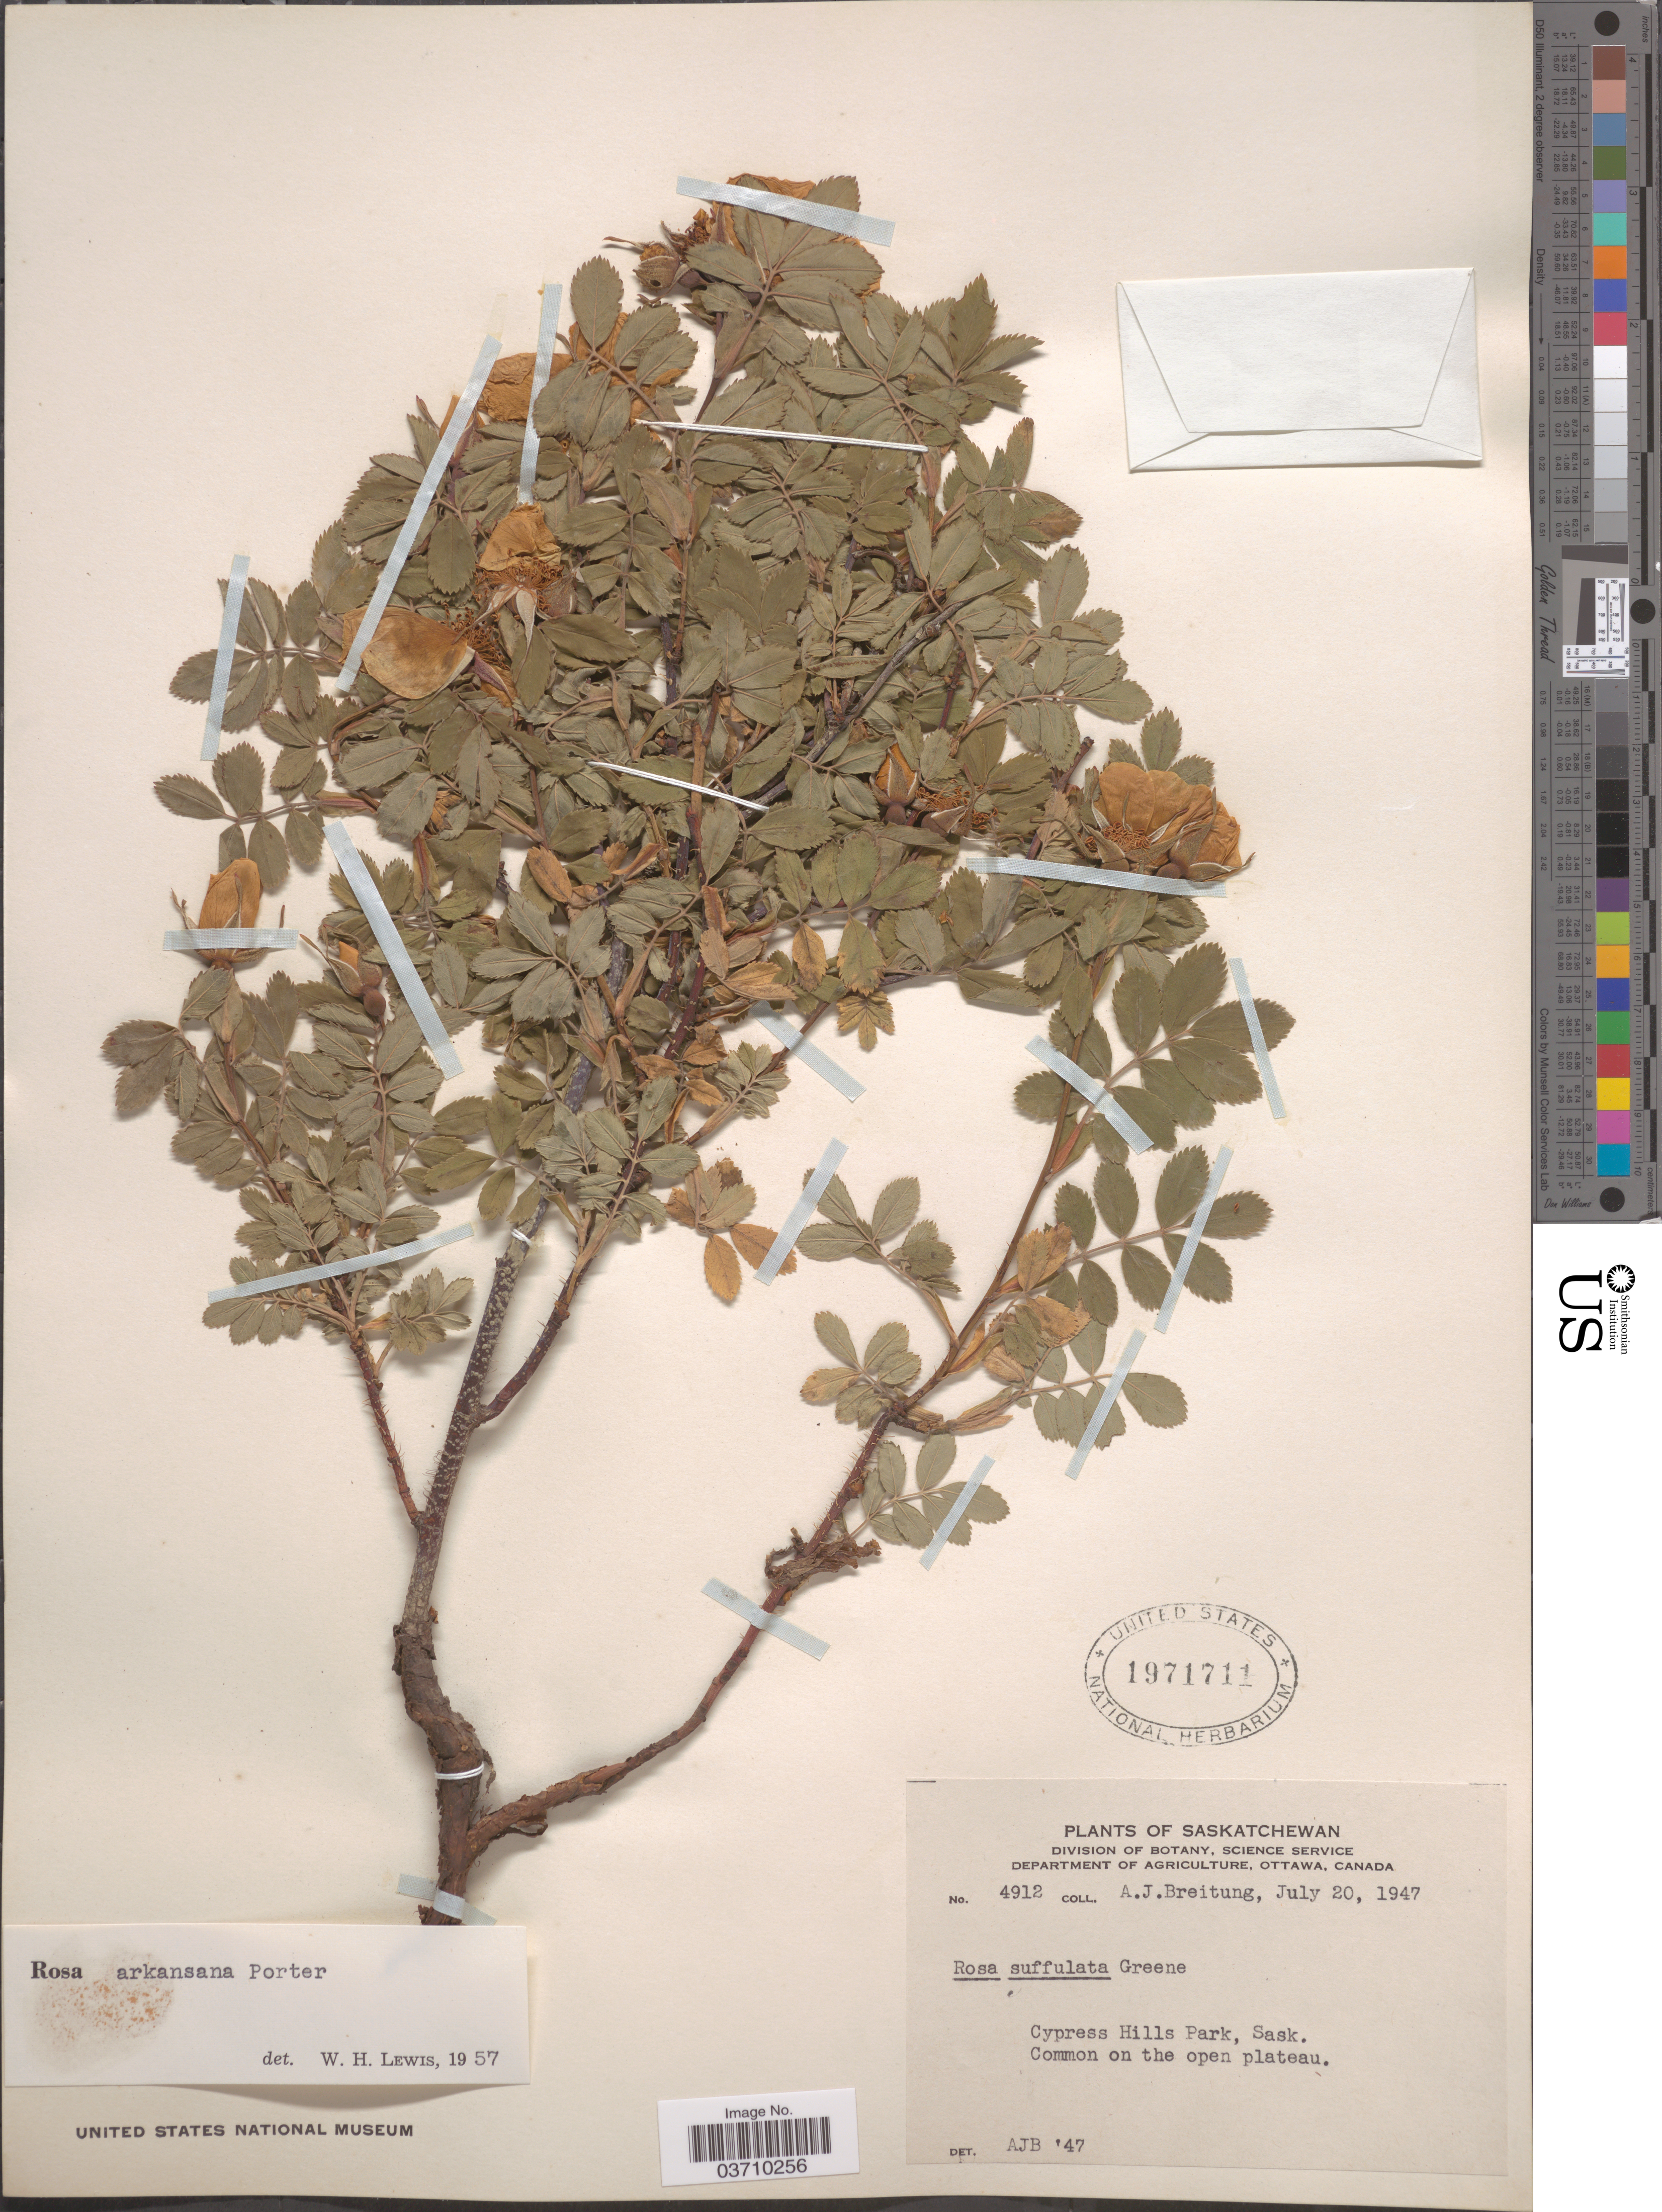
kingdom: Plantae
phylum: Tracheophyta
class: Magnoliopsida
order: Rosales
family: Rosaceae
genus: Rosa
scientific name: Rosa arkansana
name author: Porter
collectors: A. Breitung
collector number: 4912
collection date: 1947-07-20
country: Canada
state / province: Saskatchewan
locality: Cypress Hills Park.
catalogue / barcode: US 1971711